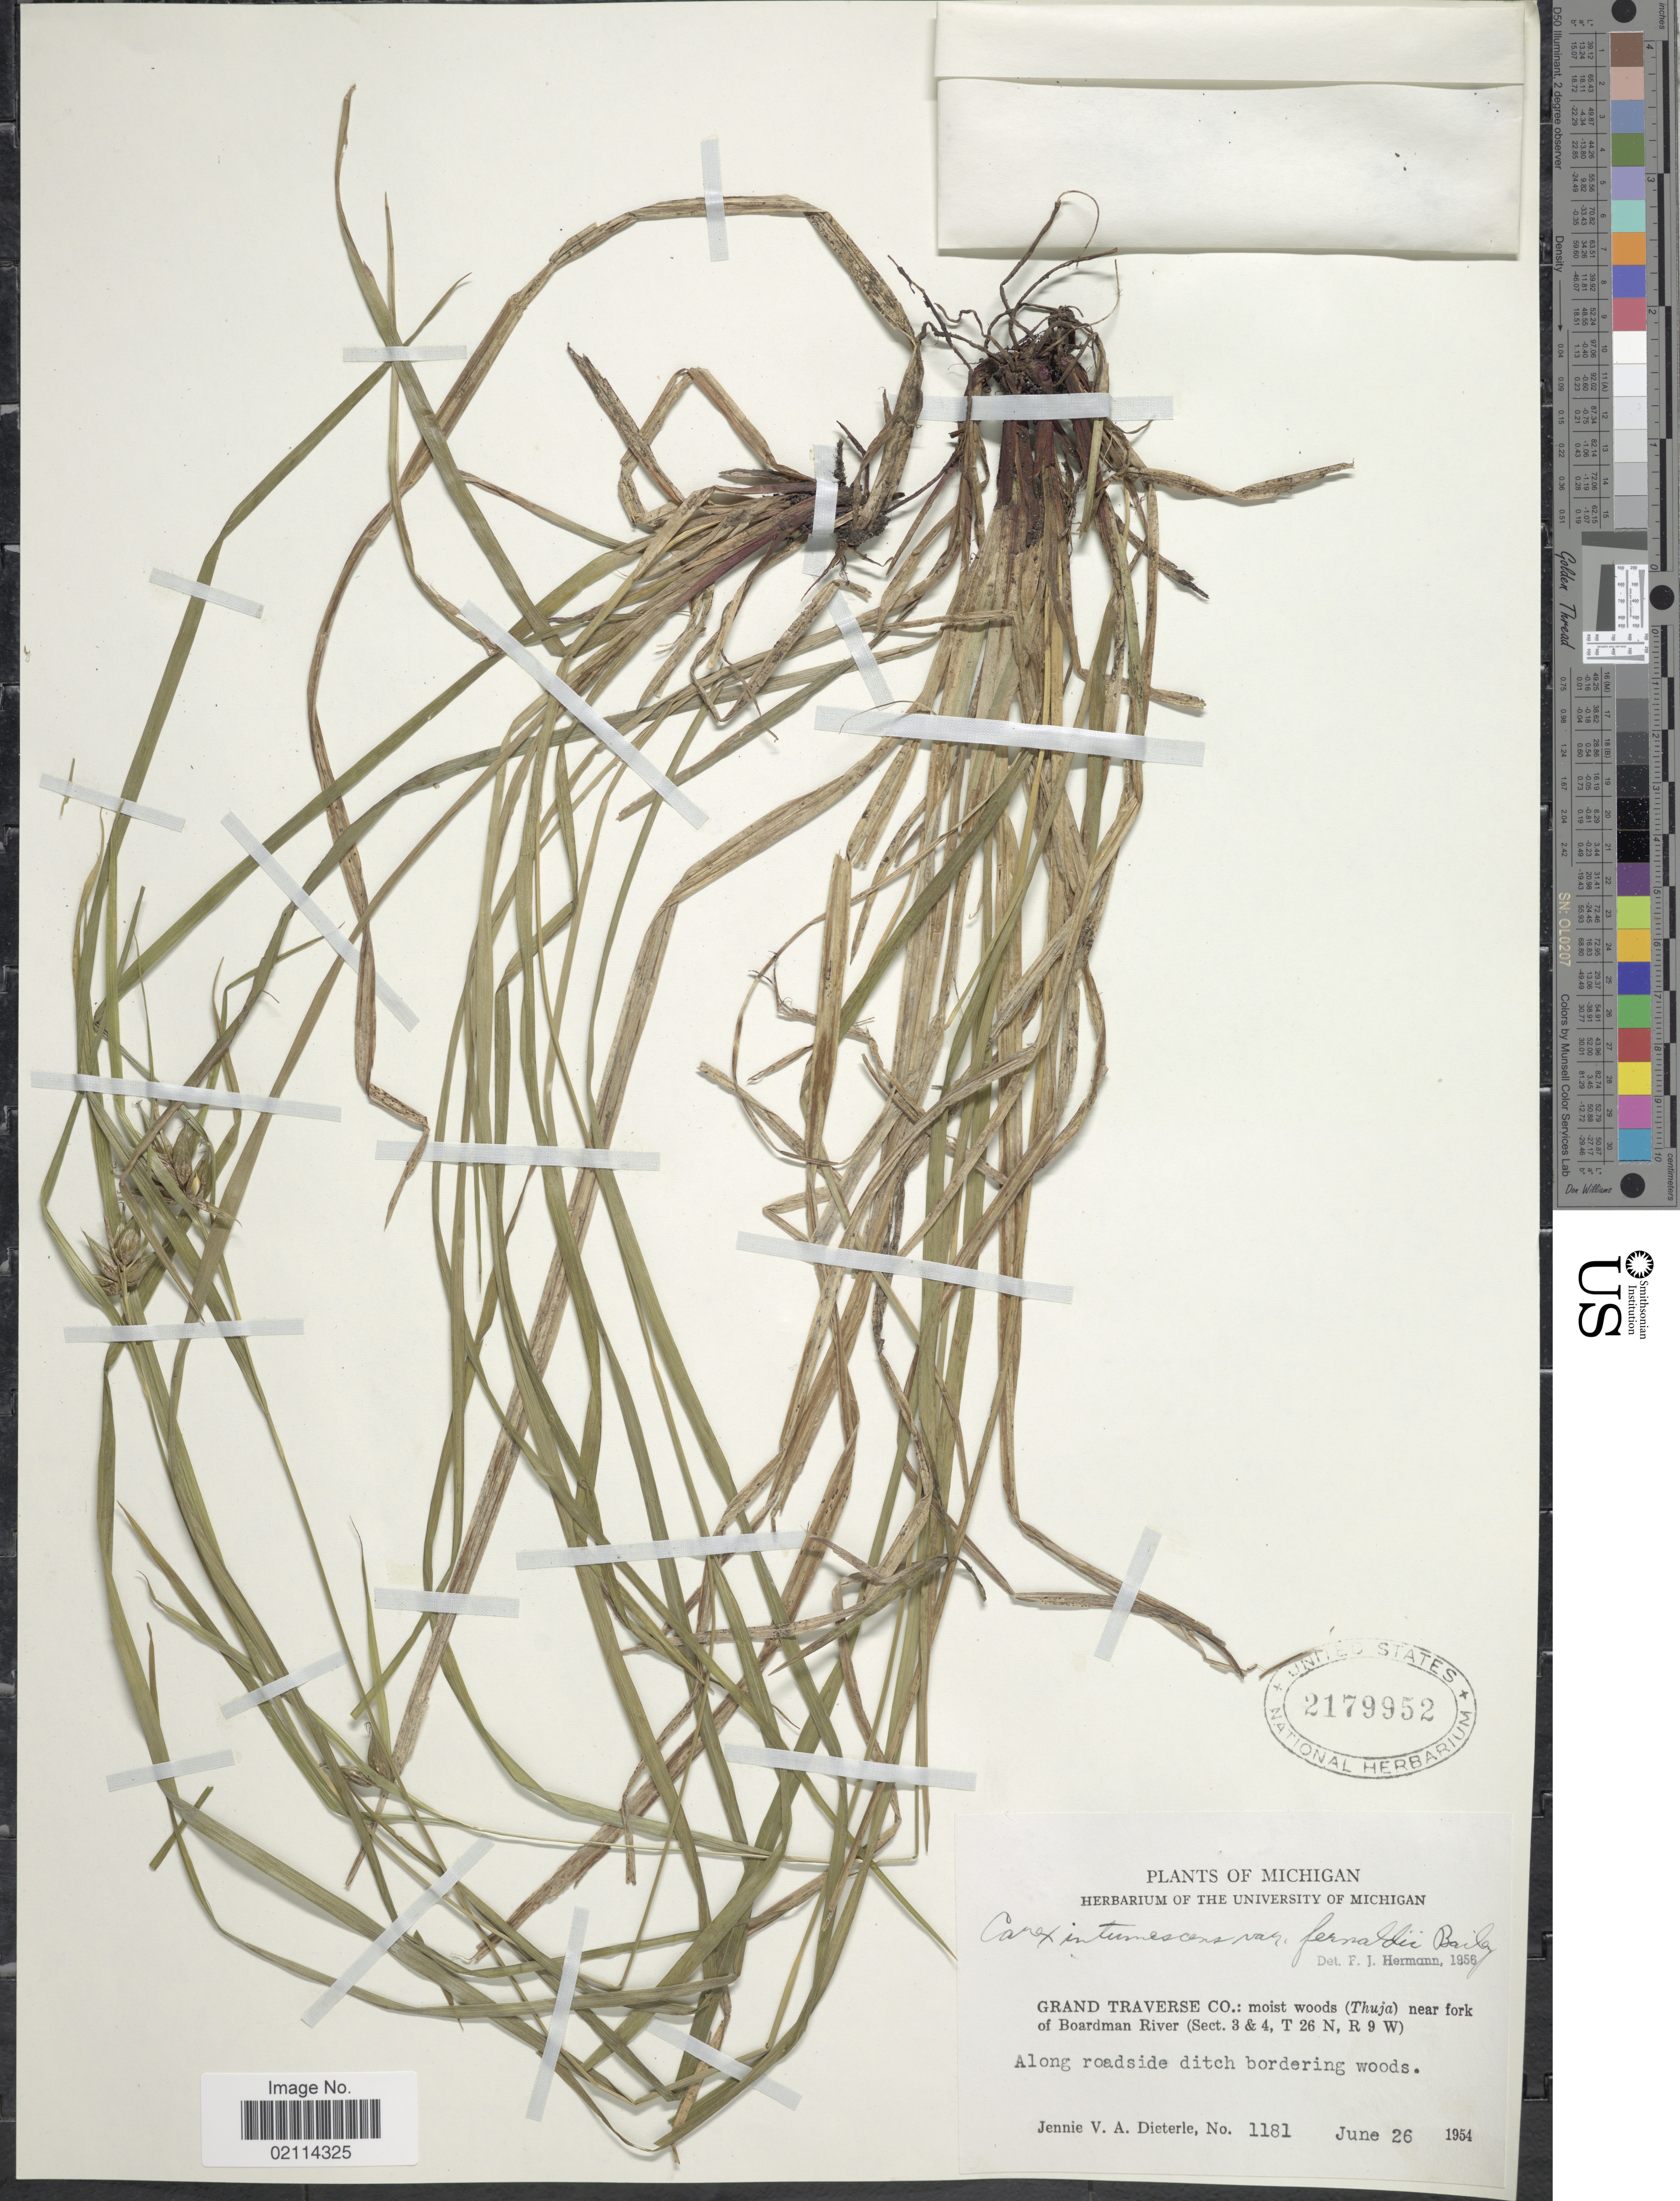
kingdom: Plantae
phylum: Tracheophyta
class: Liliopsida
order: Poales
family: Cyperaceae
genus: Carex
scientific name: Carex intumescens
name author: Rudge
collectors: J. Dieterle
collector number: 1181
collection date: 1954-06-26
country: United States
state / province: Michigan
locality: Grand Traverse Co.: moist woods (Thuja) near fork of Boardman River (Sect. 3 & 4, T 26 N, R 9 W), along roadside ditch bordering woods.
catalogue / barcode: US 2179952